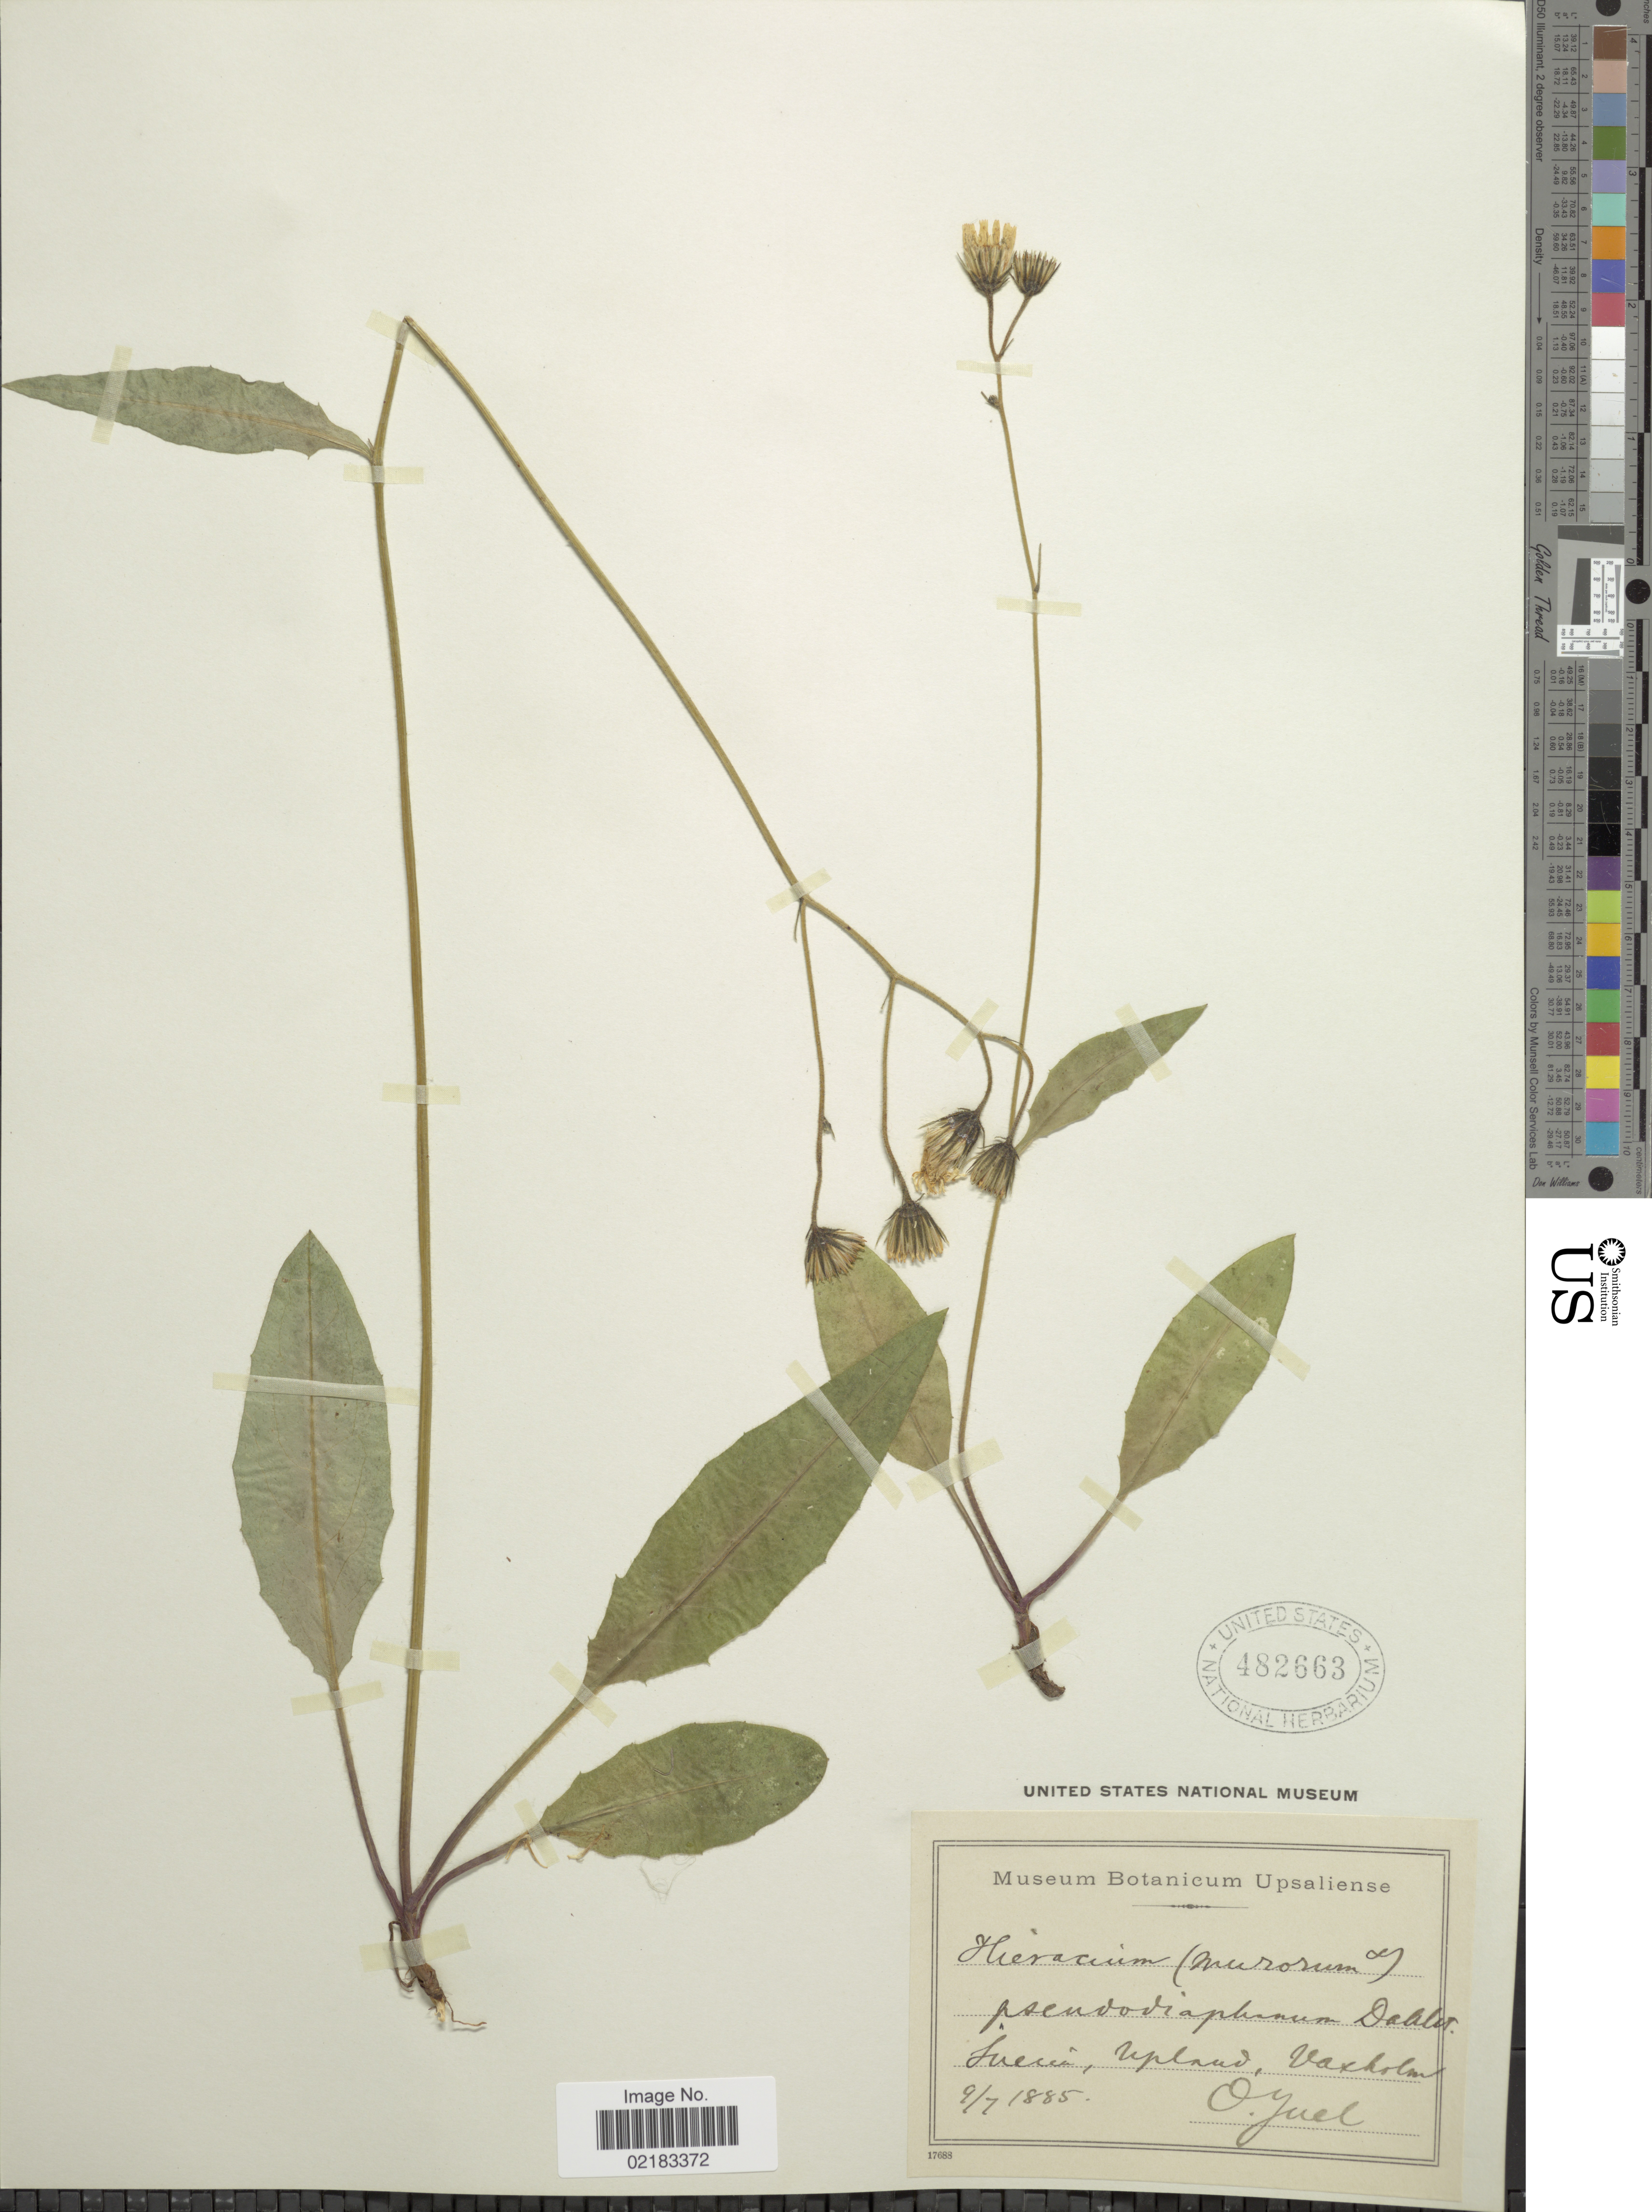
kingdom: Plantae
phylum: Tracheophyta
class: Magnoliopsida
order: Asterales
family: Asteraceae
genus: Hieracium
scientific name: Hieracium murorum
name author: L.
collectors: H. Juel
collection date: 1885-07-09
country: Sweden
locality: Suecia: Upland, Vaxholm.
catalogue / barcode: US 482663